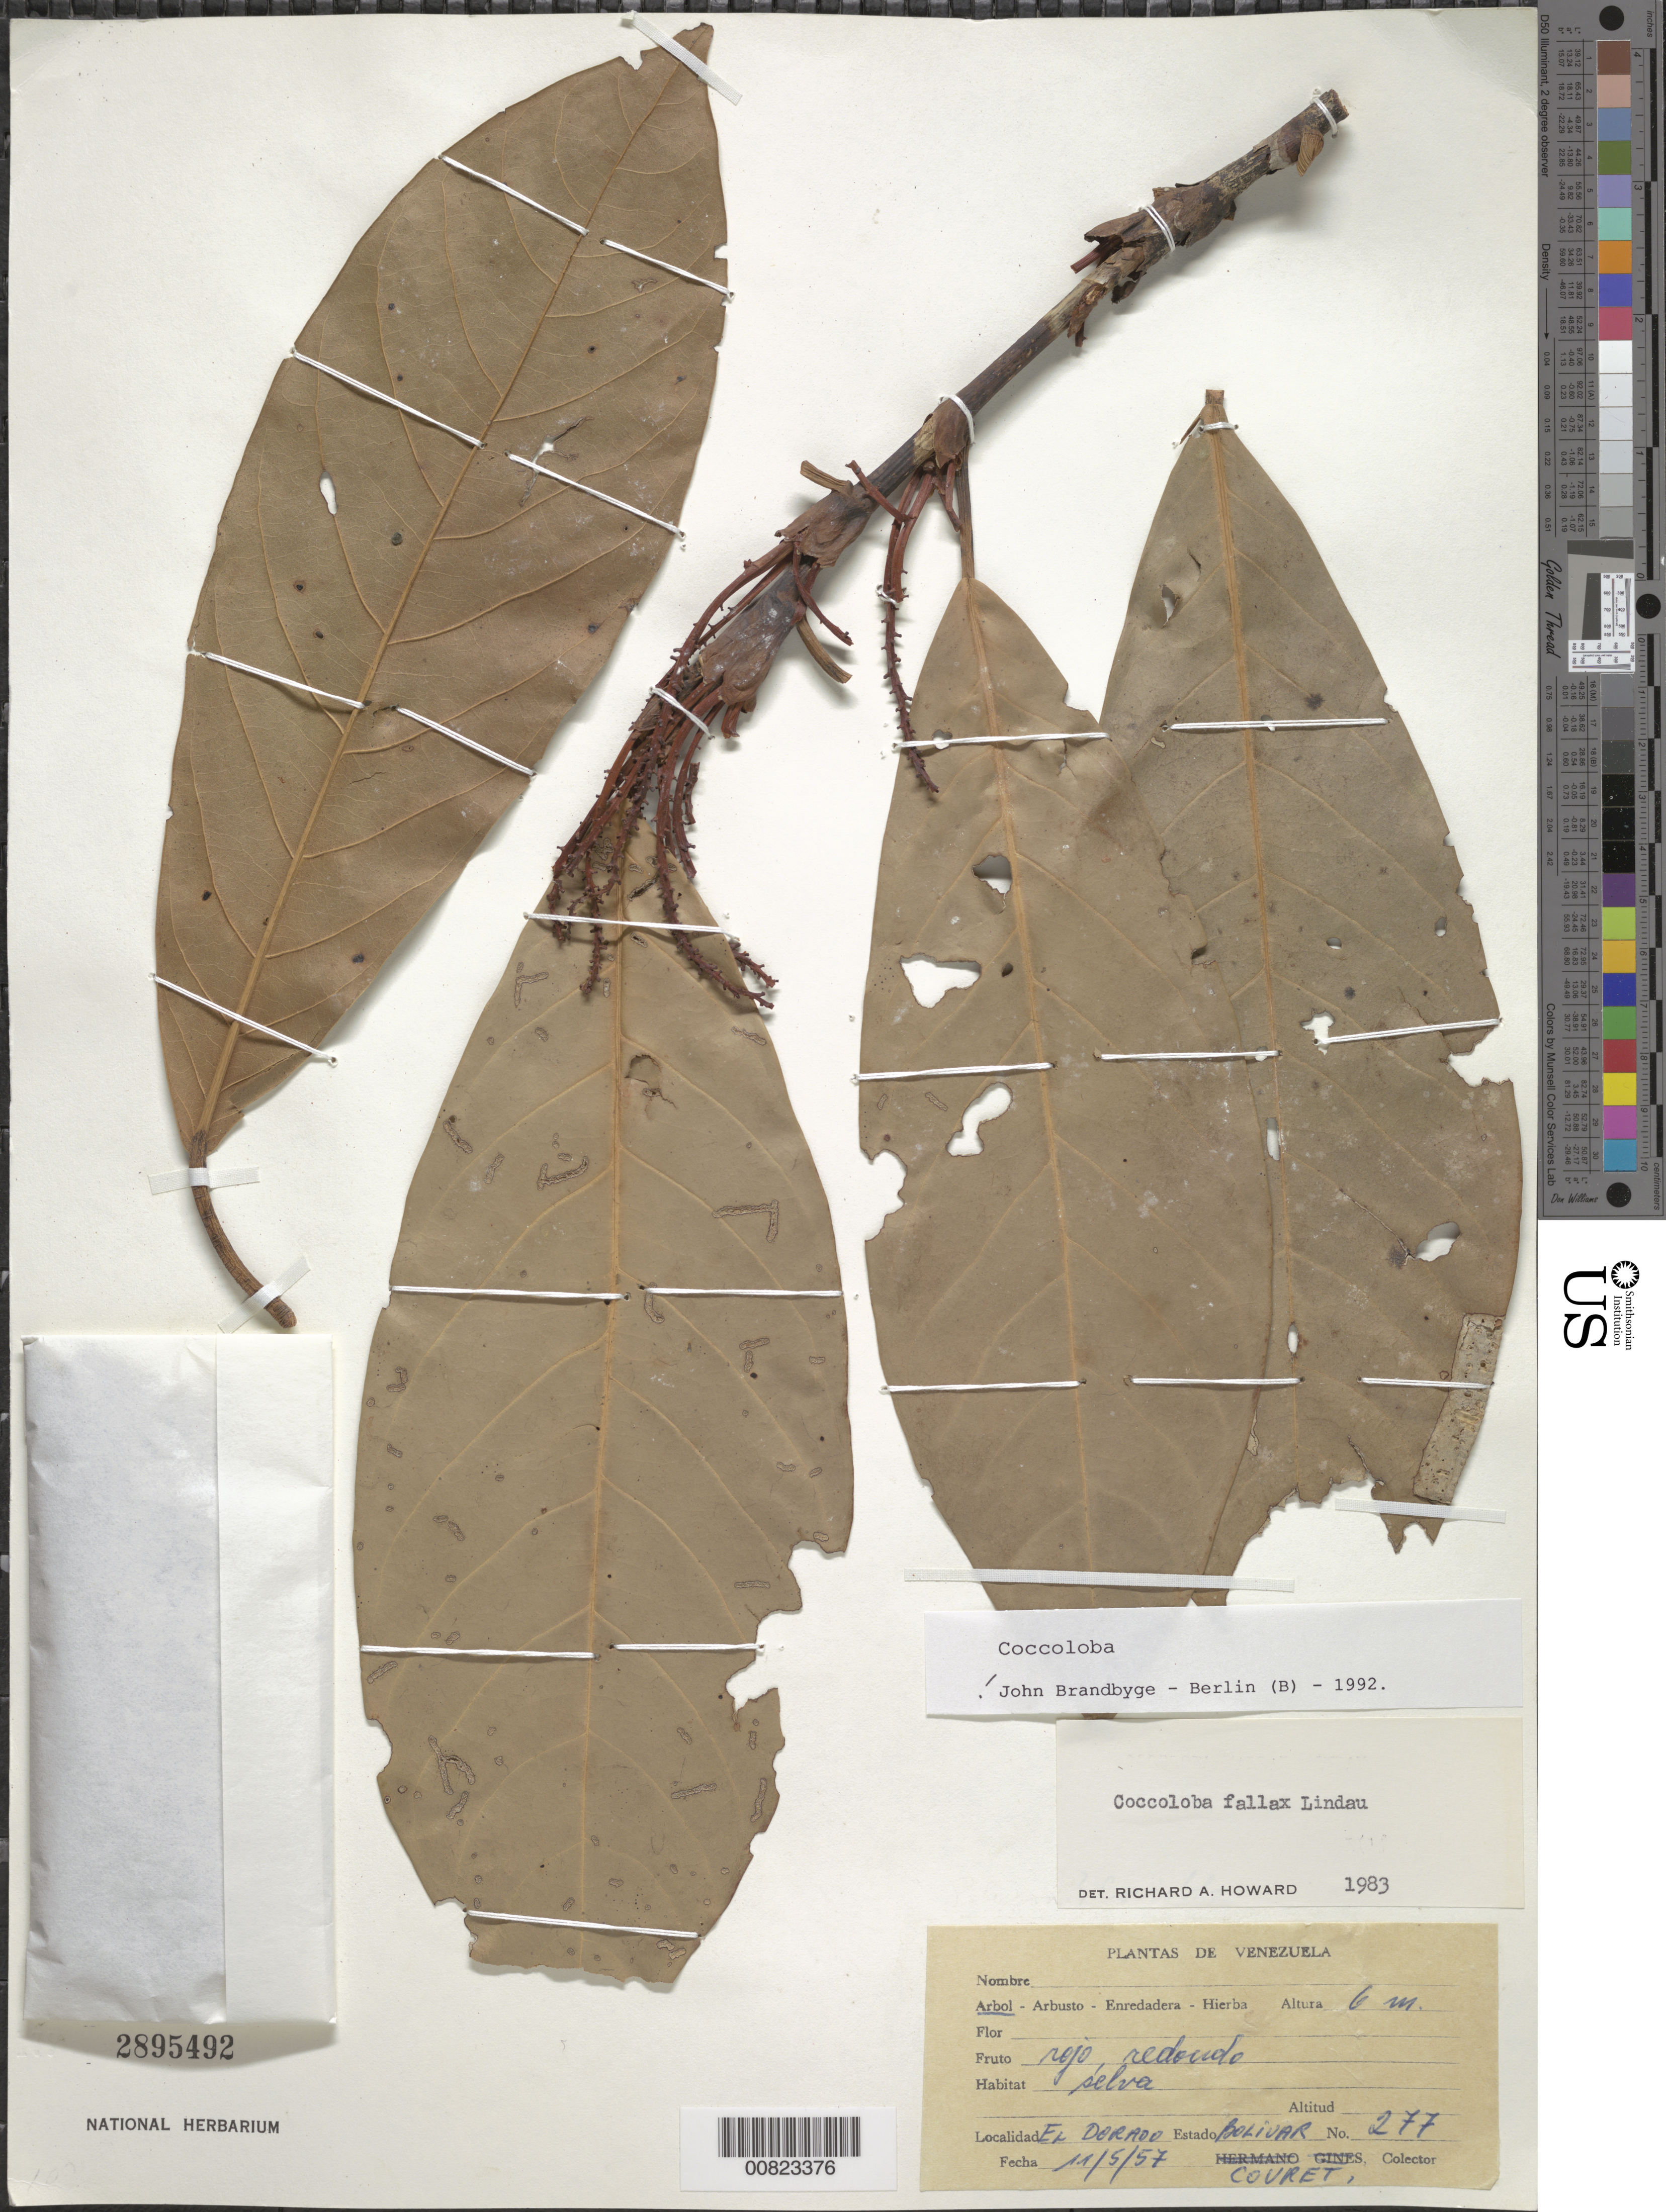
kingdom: Plantae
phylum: Tracheophyta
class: Magnoliopsida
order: Caryophyllales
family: Polygonaceae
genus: Coccoloba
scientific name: Coccoloba fallax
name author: Lindau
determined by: Brandbyge, J.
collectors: -. Couret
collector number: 277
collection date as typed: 11-May-57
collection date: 1957-05-11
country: Venezuela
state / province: Bolívar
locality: El Dorado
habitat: Selva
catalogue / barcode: US 2895492